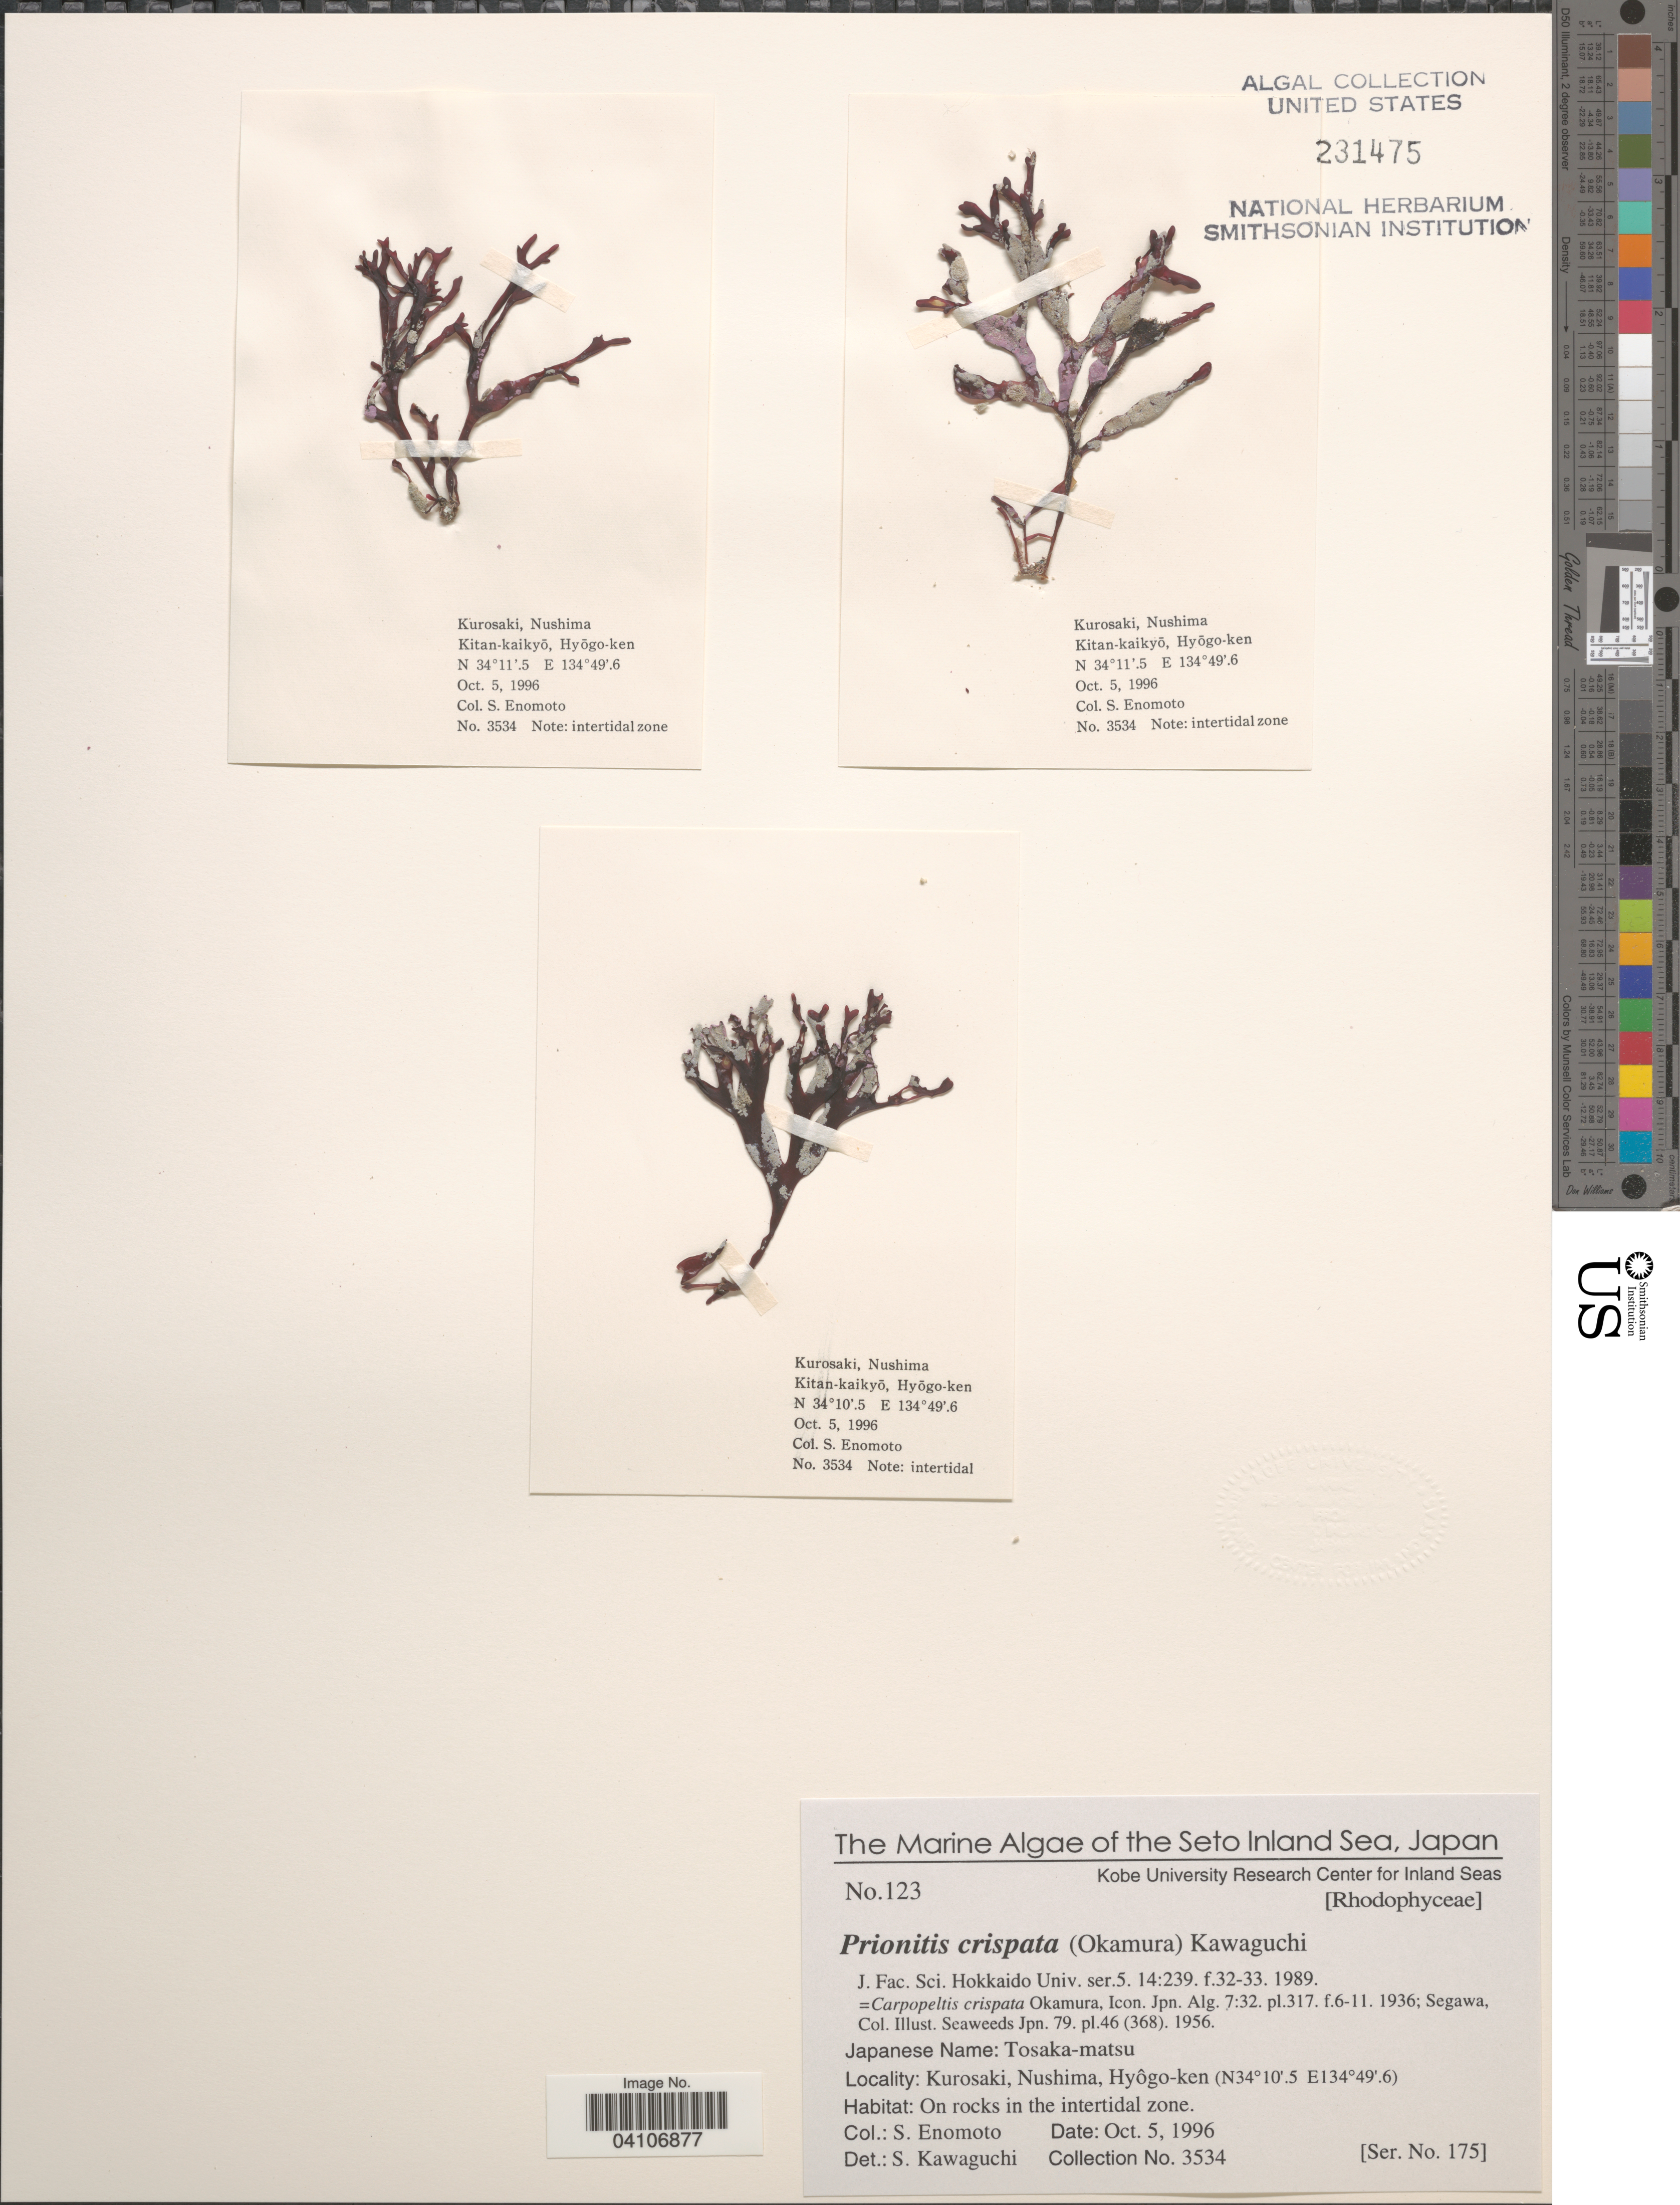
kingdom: Plantae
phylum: Rhodophyta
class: Florideophyceae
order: Halymeniales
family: Halymeniaceae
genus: Grateloupia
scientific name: Grateloupia crispata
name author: (Okamura) Y.-P. Lee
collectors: S. Enomoto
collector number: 3534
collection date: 1996-10-05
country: Japan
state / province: Hyogo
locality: The Seto Inland Sea. Kurosaki, Nushima, Hyôgo-ken. Ehime-ken. On rocks in the intertidal zone.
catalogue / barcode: US 231475